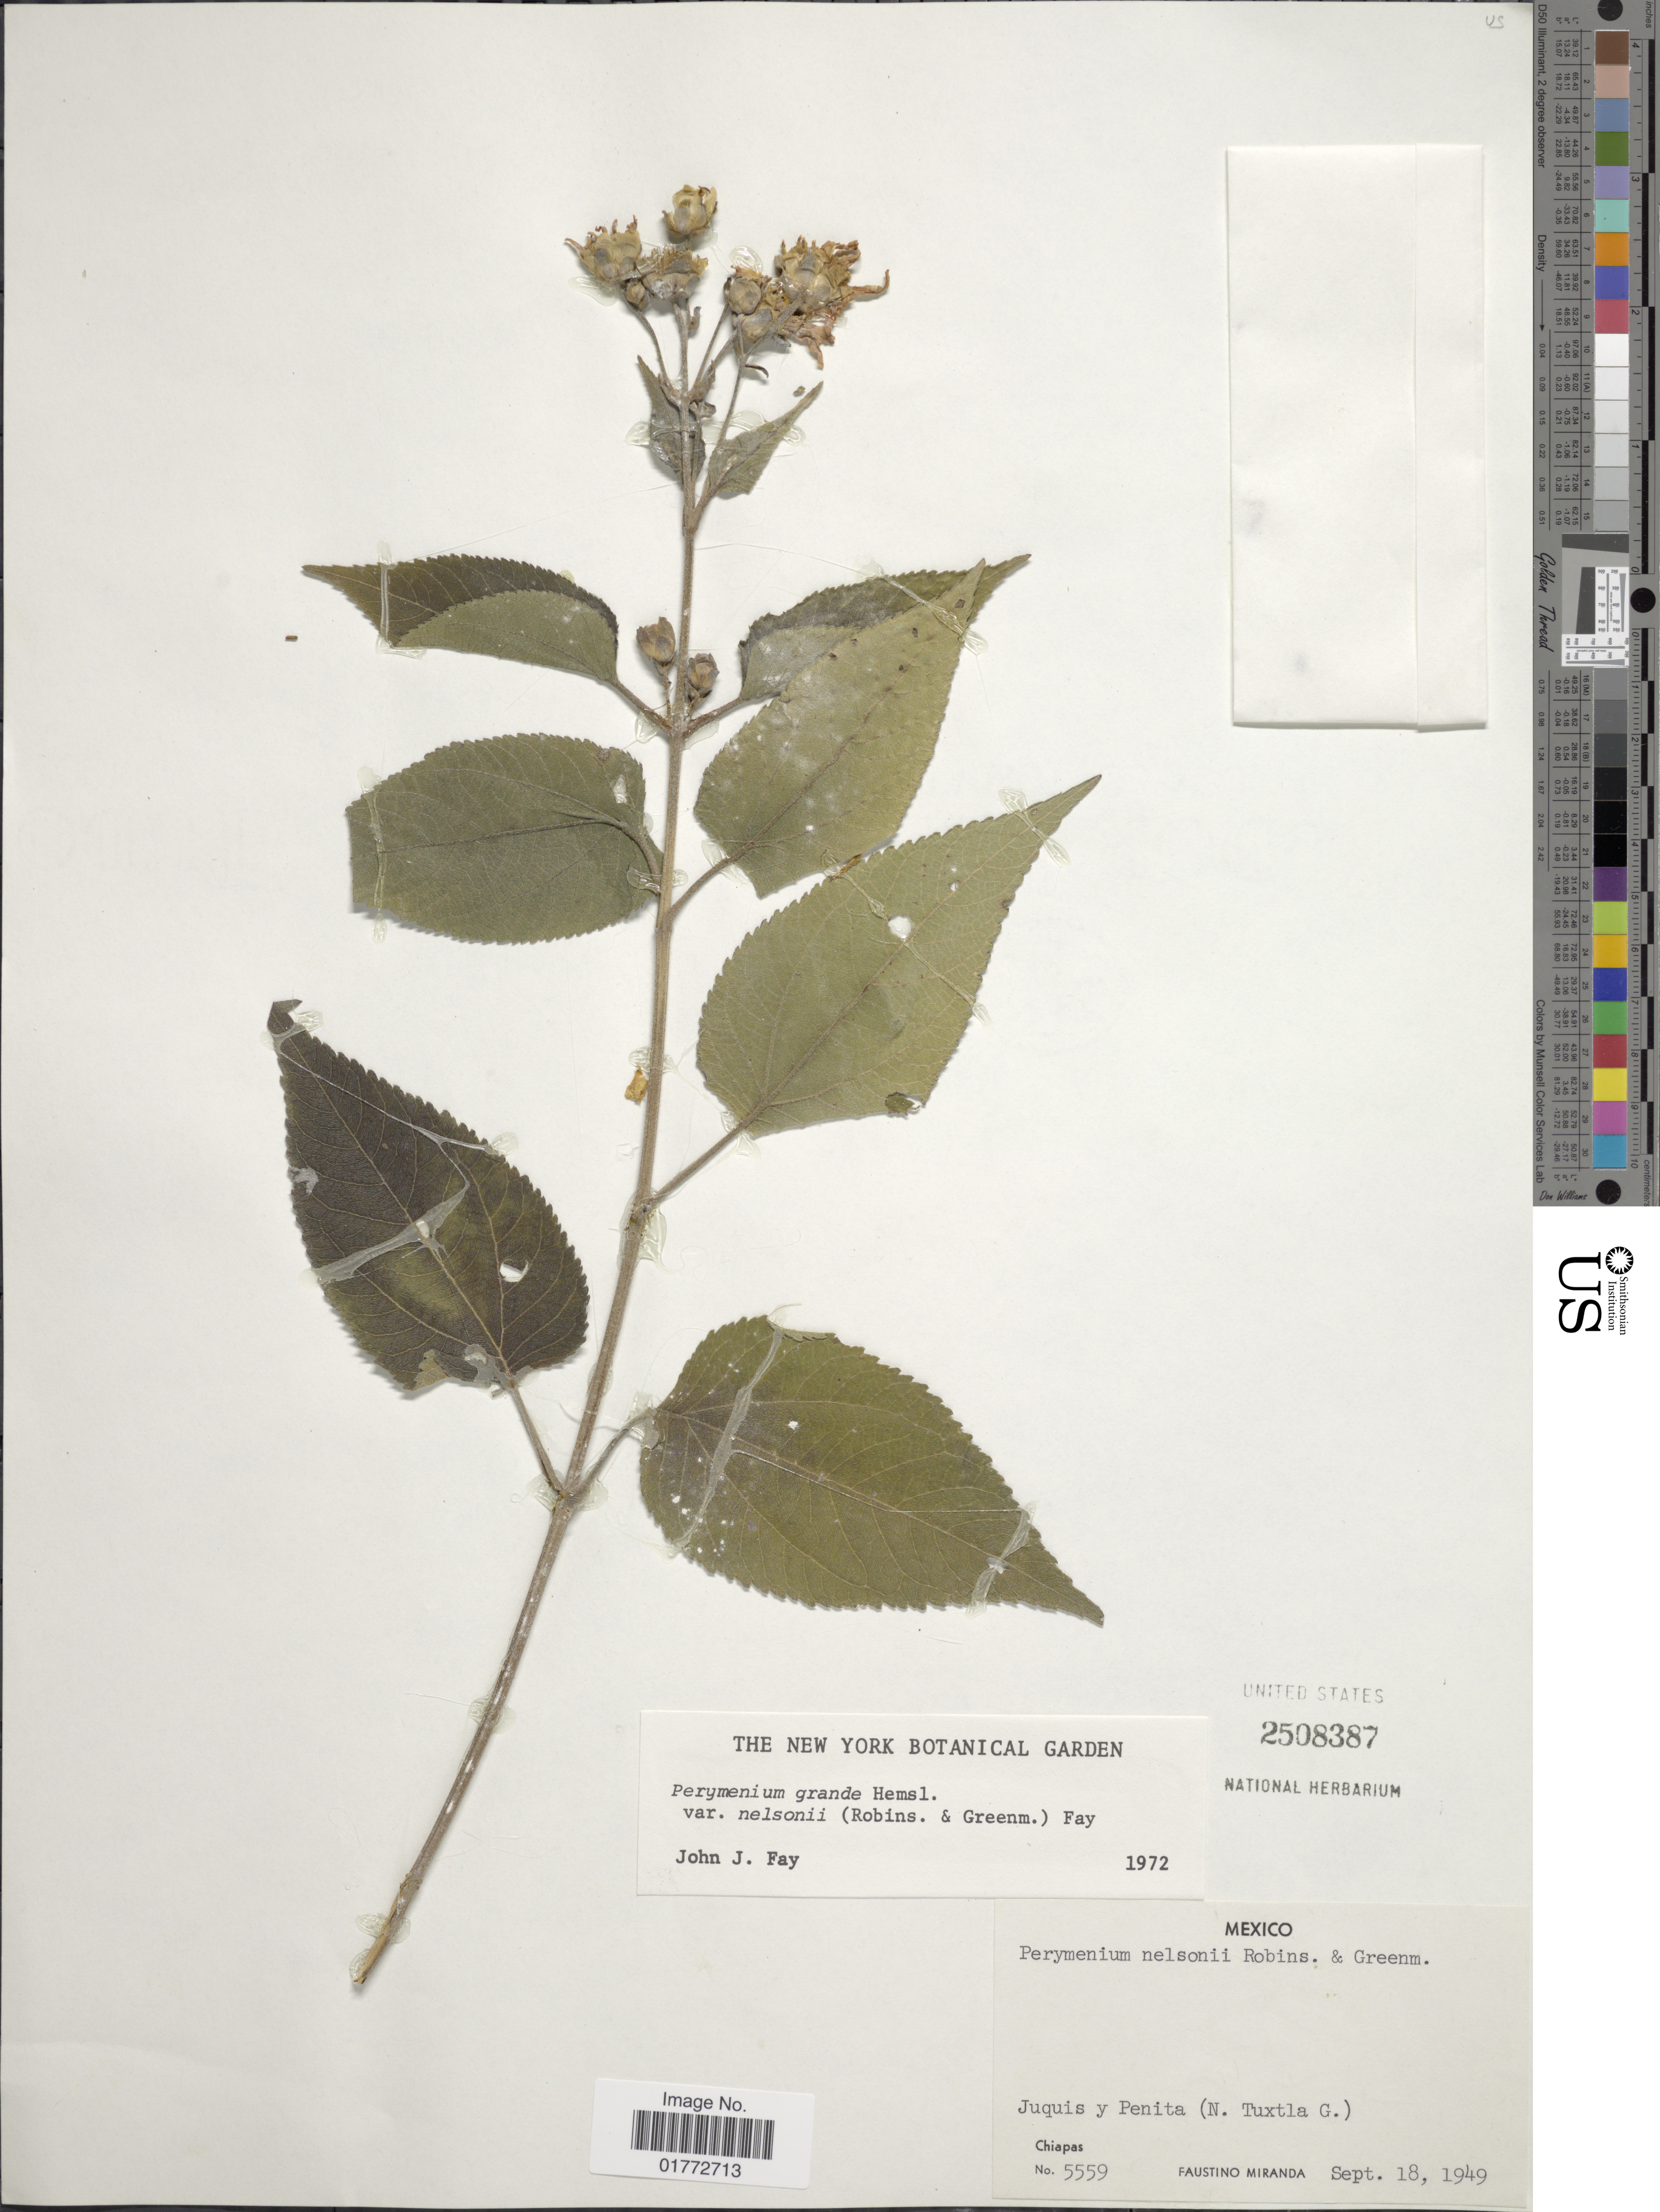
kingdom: Plantae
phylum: Tracheophyta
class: Magnoliopsida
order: Asterales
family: Asteraceae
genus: Perymenium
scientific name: Perymenium grande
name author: Hemsl.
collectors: F. Miranda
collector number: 5559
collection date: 1949-09-18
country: Mexico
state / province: Chiapas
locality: Juquis y Penita (N. Tuxtla G.)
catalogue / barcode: US 2508387